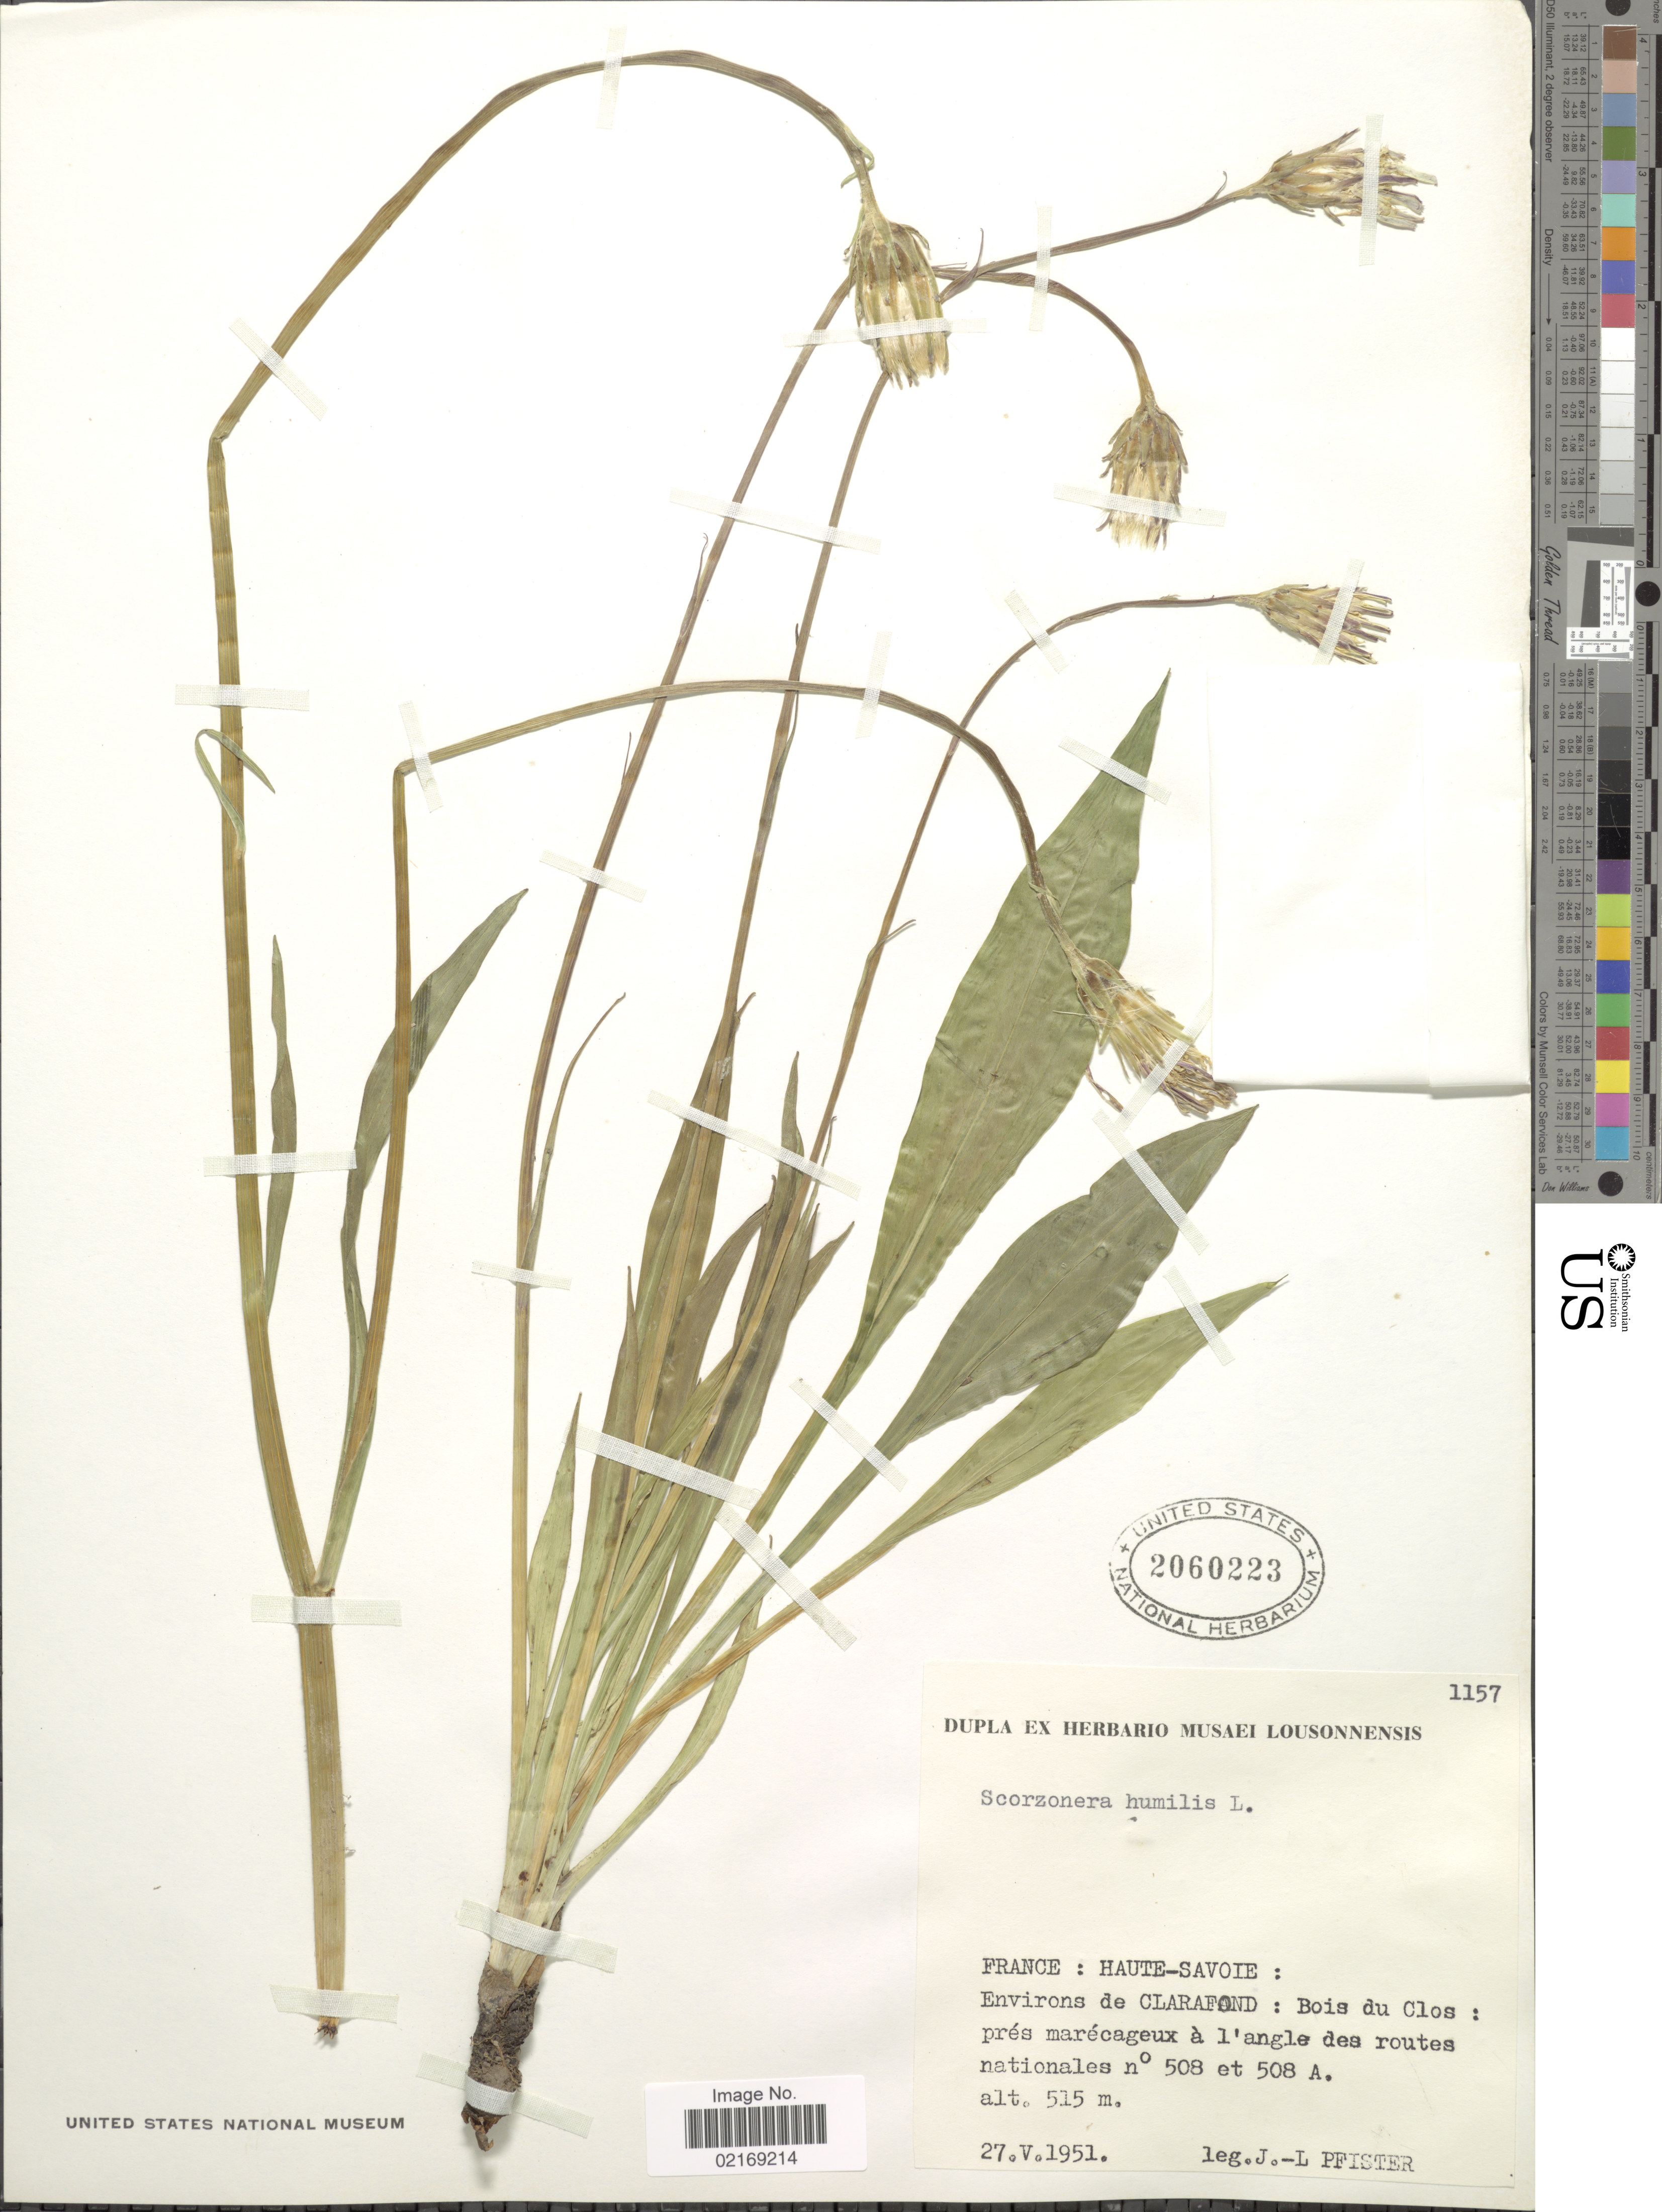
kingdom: Plantae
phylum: Tracheophyta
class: Magnoliopsida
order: Asterales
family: Asteraceae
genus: Scorzonera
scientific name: Scorzonera humilis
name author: L.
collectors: J. Pfister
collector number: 1157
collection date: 1951-05-27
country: France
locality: Haute-Savoie: Environs de Clarafond: Bois du Clos: pres marecageux a l'angle des routes nationales no. 508 et 508 A.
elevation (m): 515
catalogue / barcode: US 2060223